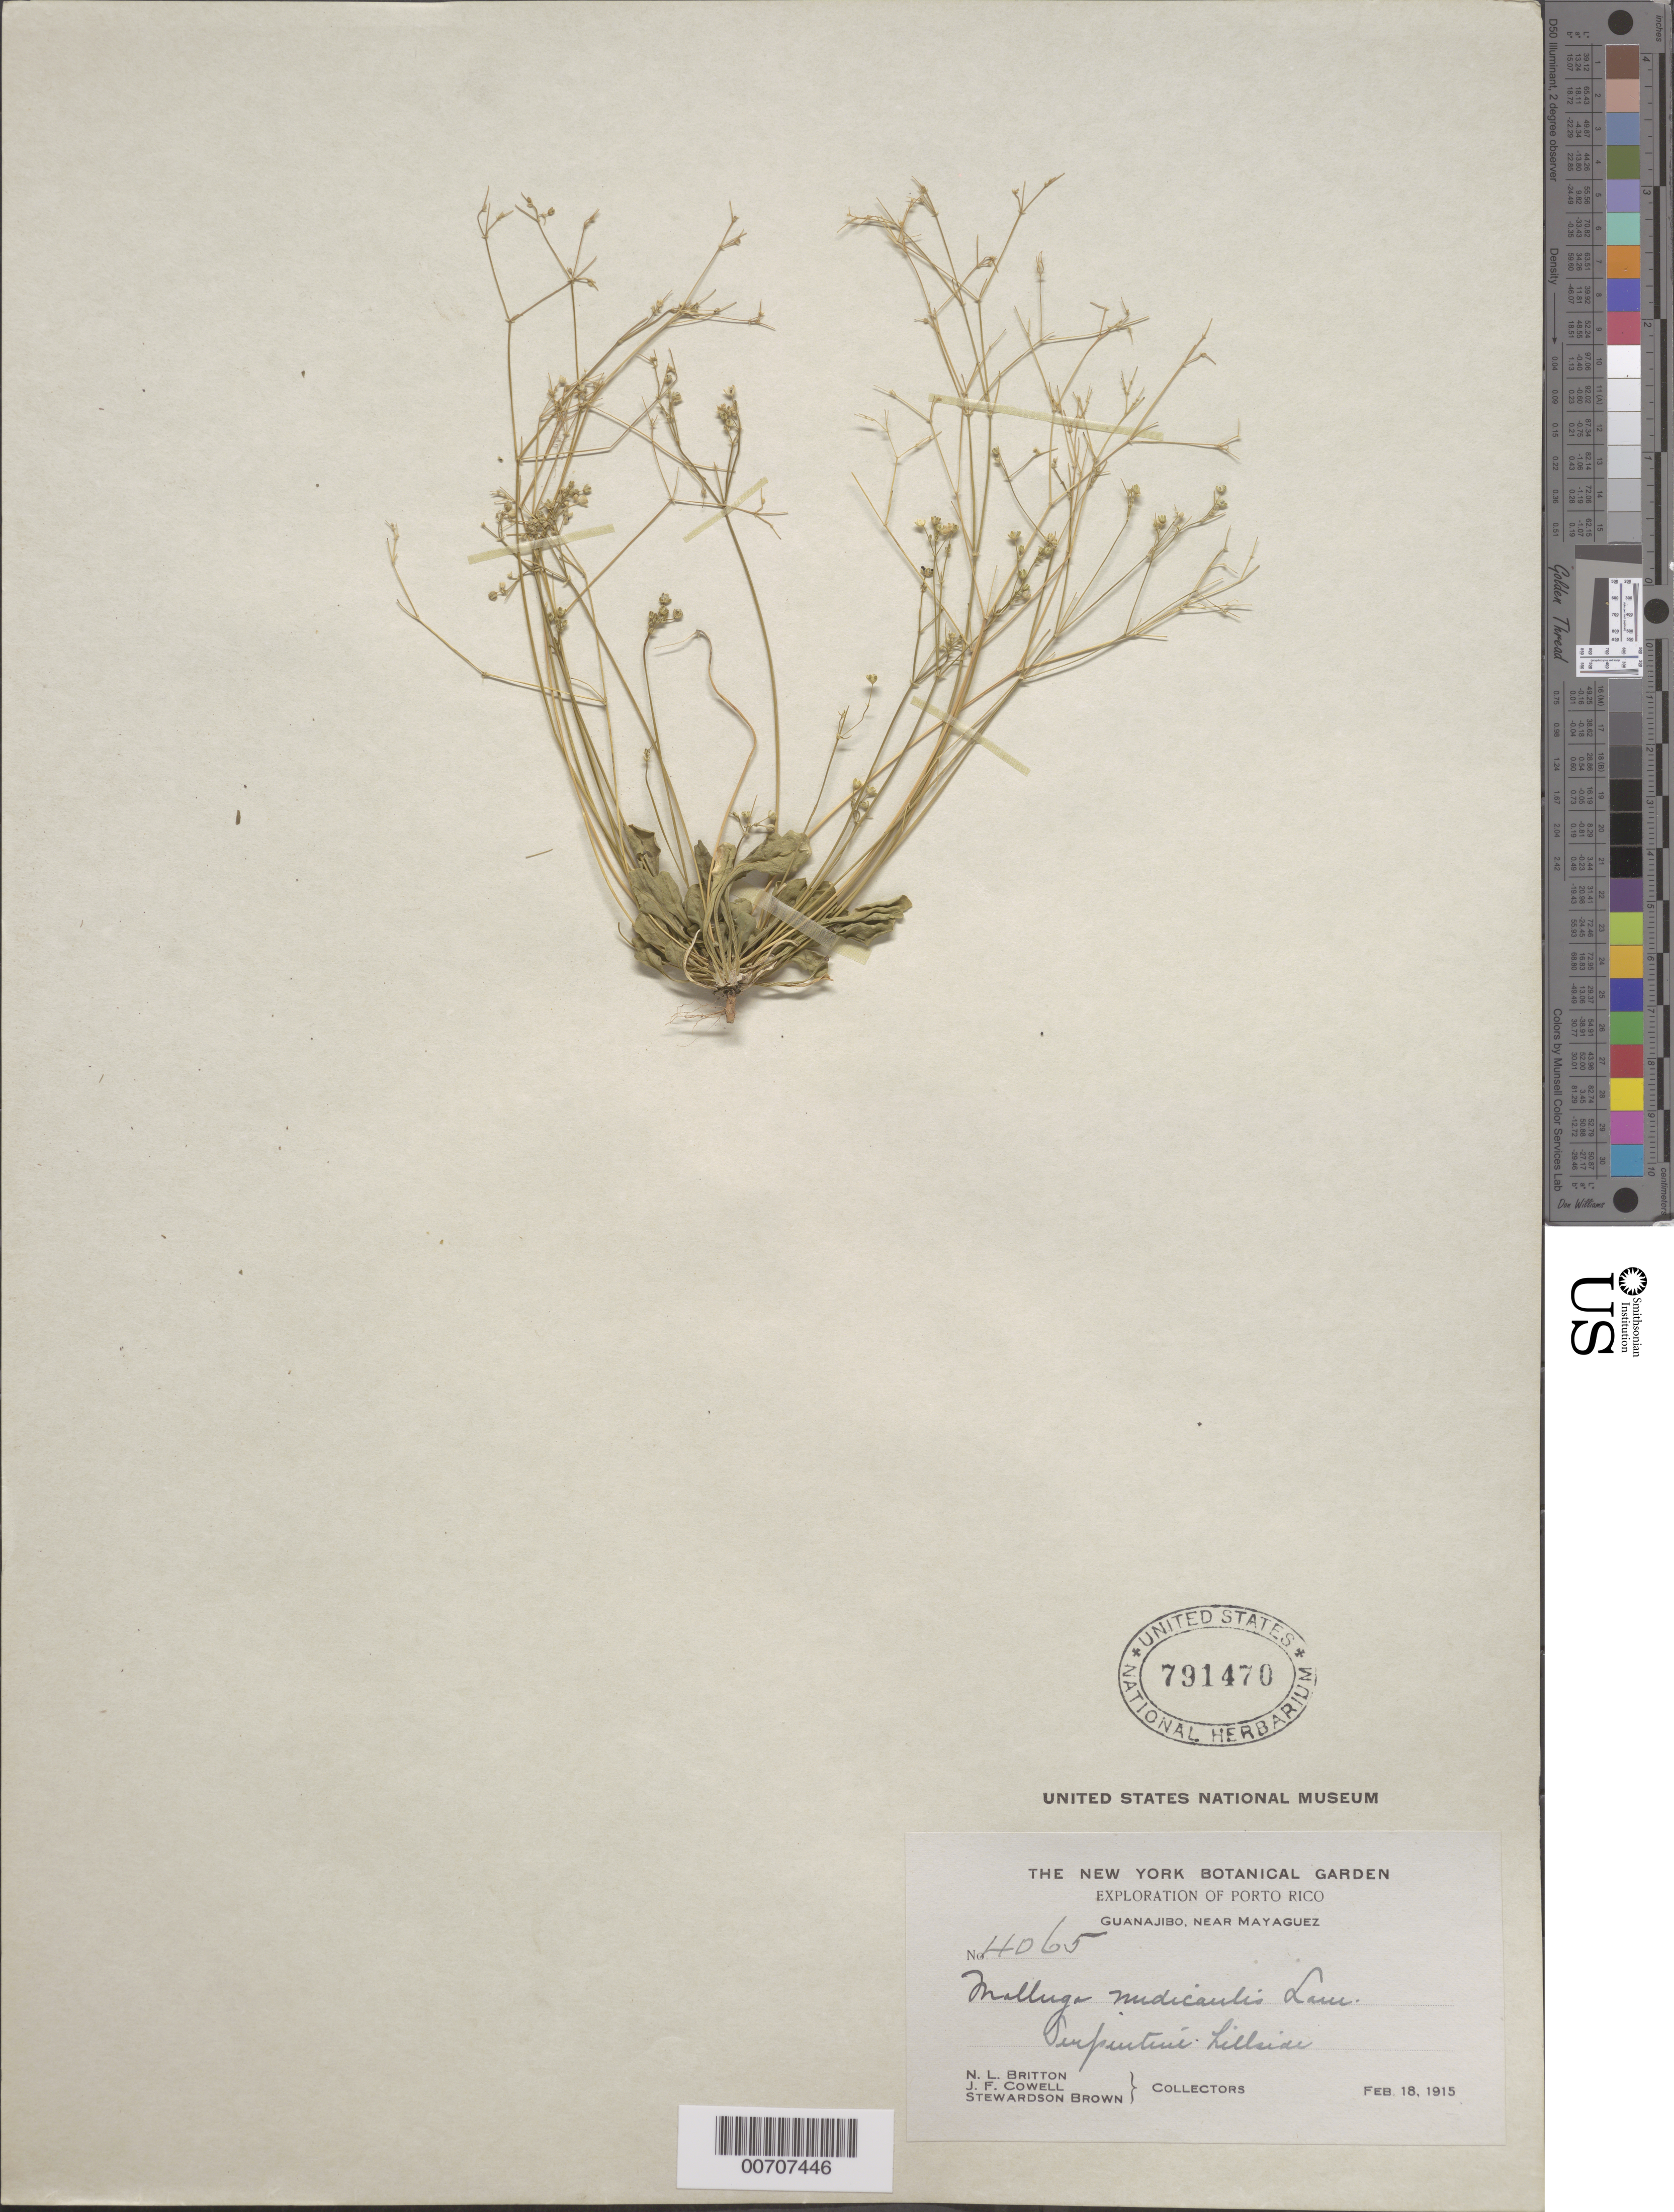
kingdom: Plantae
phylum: Tracheophyta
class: Magnoliopsida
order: Caryophyllales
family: Molluginaceae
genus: Paramollugo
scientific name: Paramollugo spathulata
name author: (Sw.) Sukhor.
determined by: Strong, Mark T., (BOT), Smithsonian Institution - National Museum of Natural History (UNITED STATES)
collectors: N. Britton, J. F. Cowell & S. Brown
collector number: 4065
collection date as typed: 18 Feb 1915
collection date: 1915-02-18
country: Puerto Rico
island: Greater Antilles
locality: Guanajibo, near Mayaguez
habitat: Serpentine hillside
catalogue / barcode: US 791470